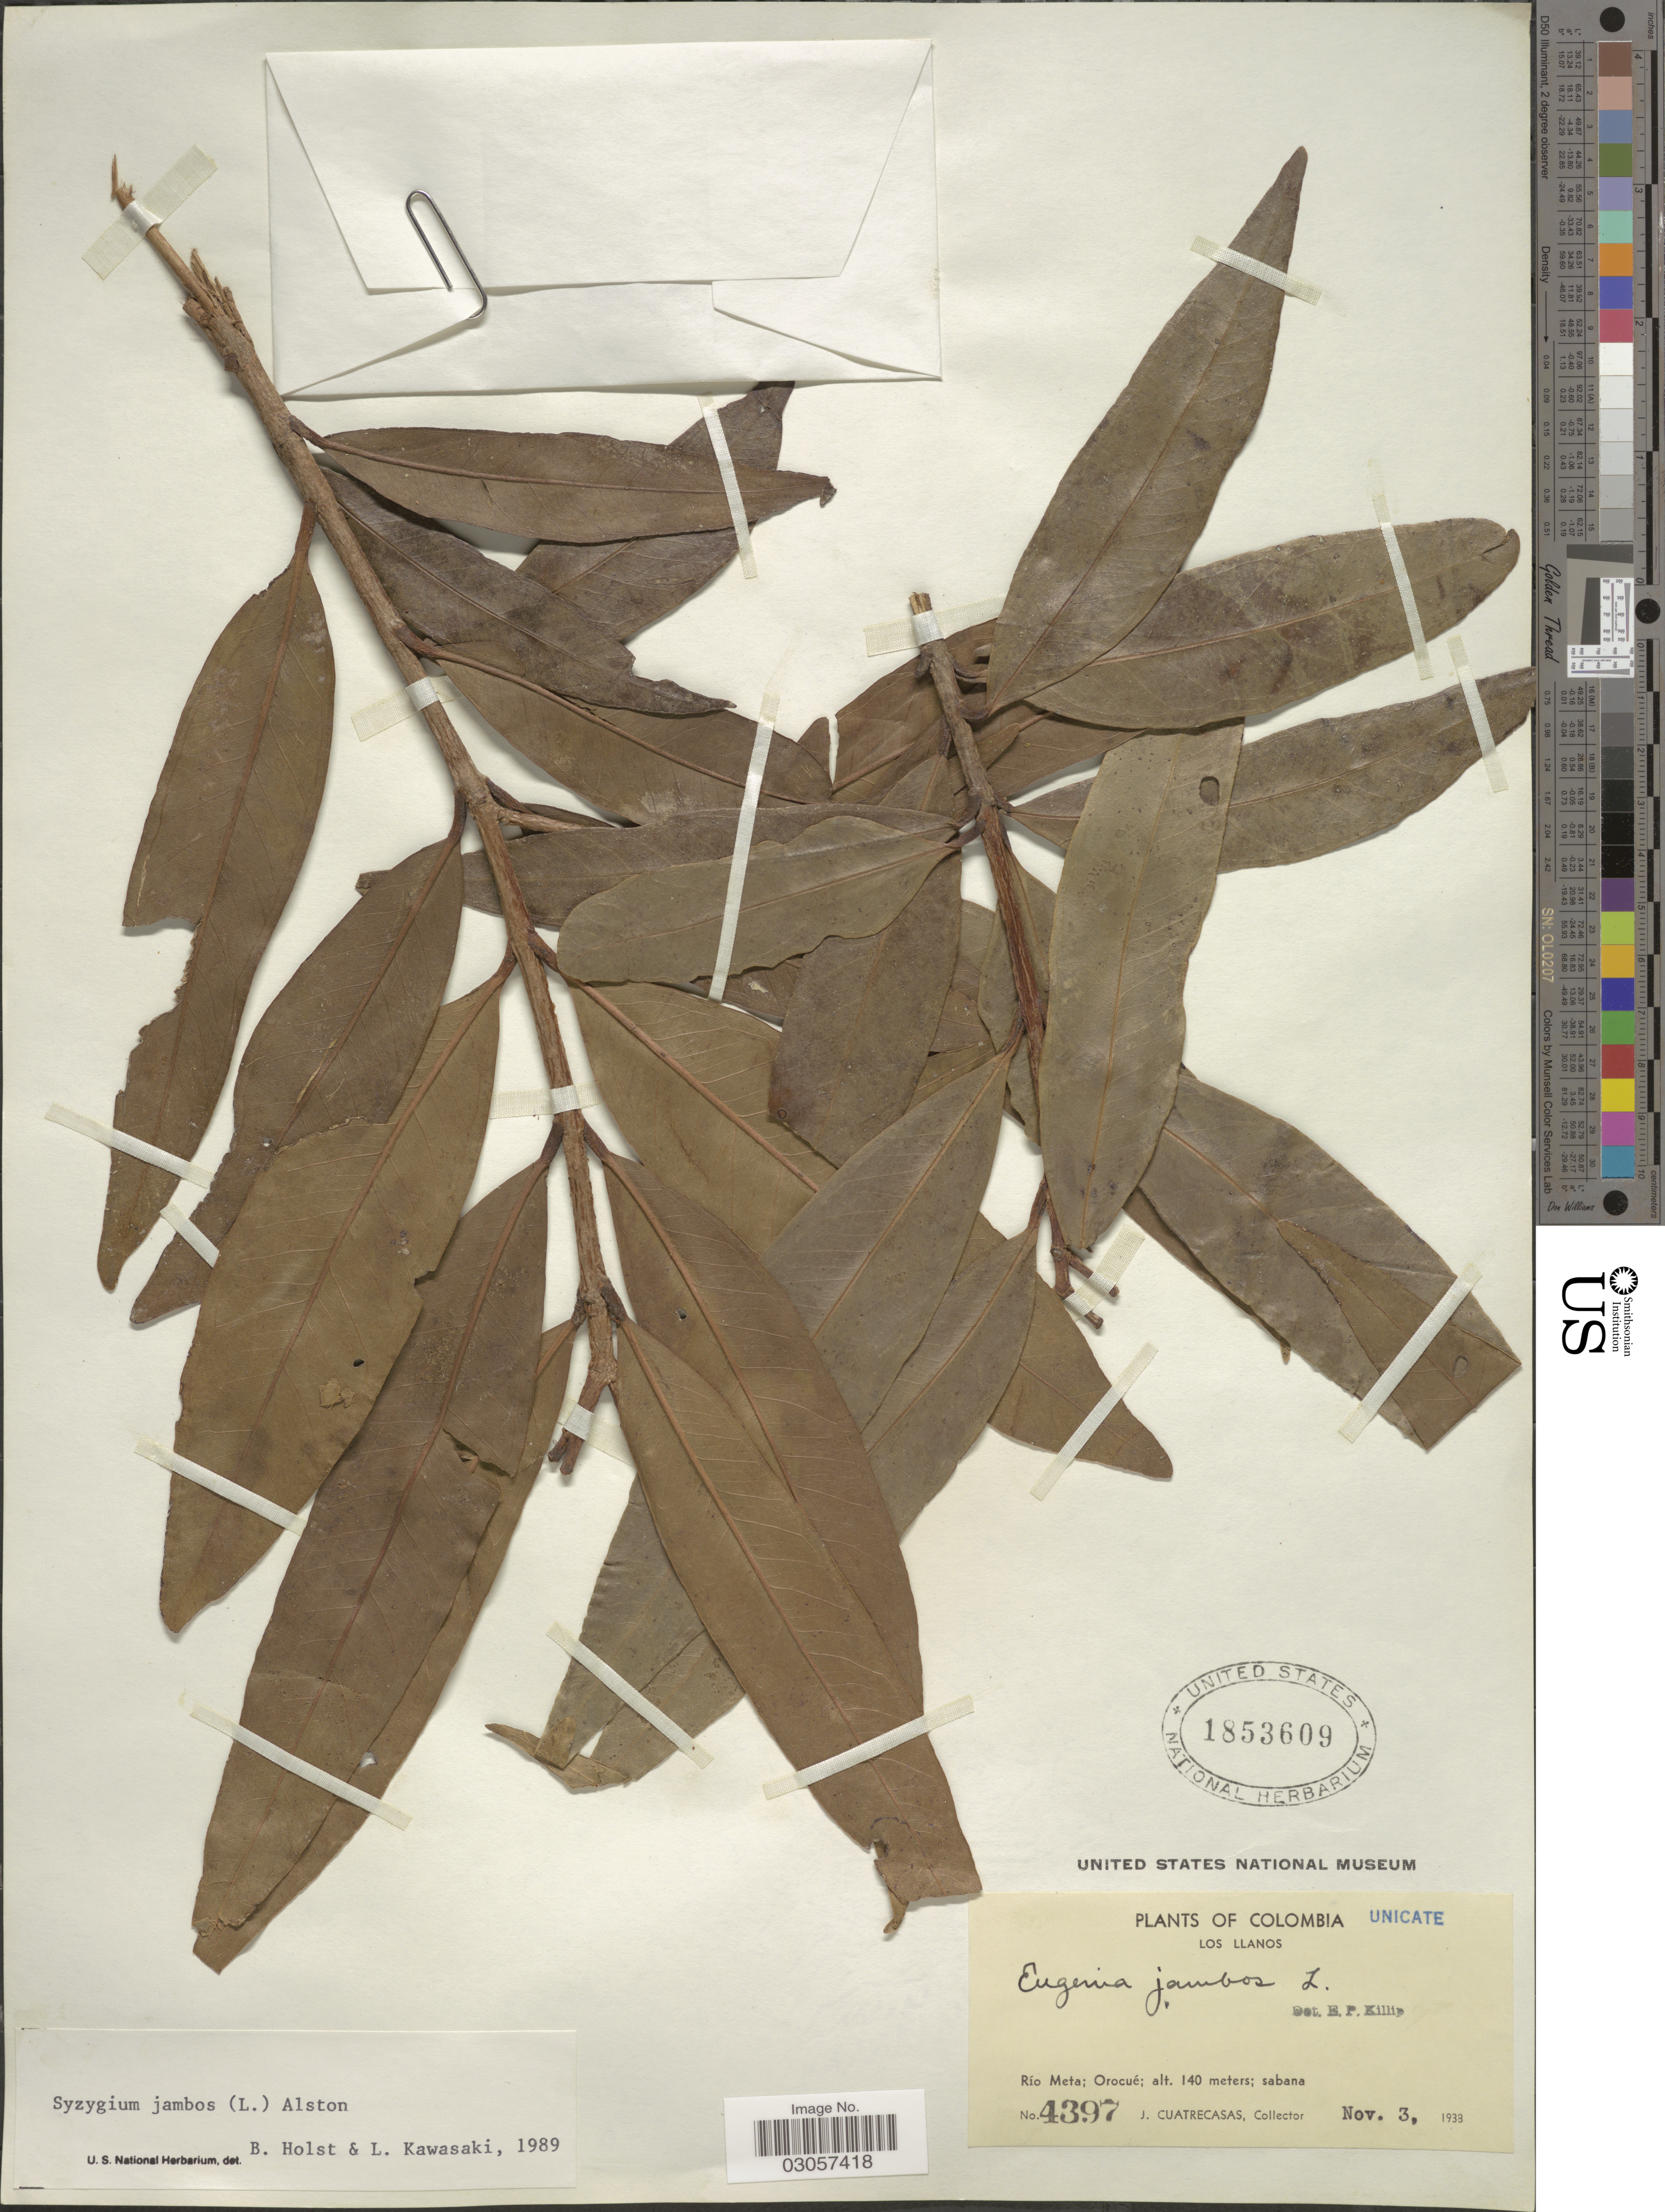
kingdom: Plantae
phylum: Tracheophyta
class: Magnoliopsida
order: Myrtales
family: Myrtaceae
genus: Syzygium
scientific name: Syzygium jambos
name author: (L.) Alston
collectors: J. Cuatrecasas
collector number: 4397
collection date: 1933-11-03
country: Colombia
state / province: Meta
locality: Los Llanos, Río Meta: Orocué.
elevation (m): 140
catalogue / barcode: US 1853609